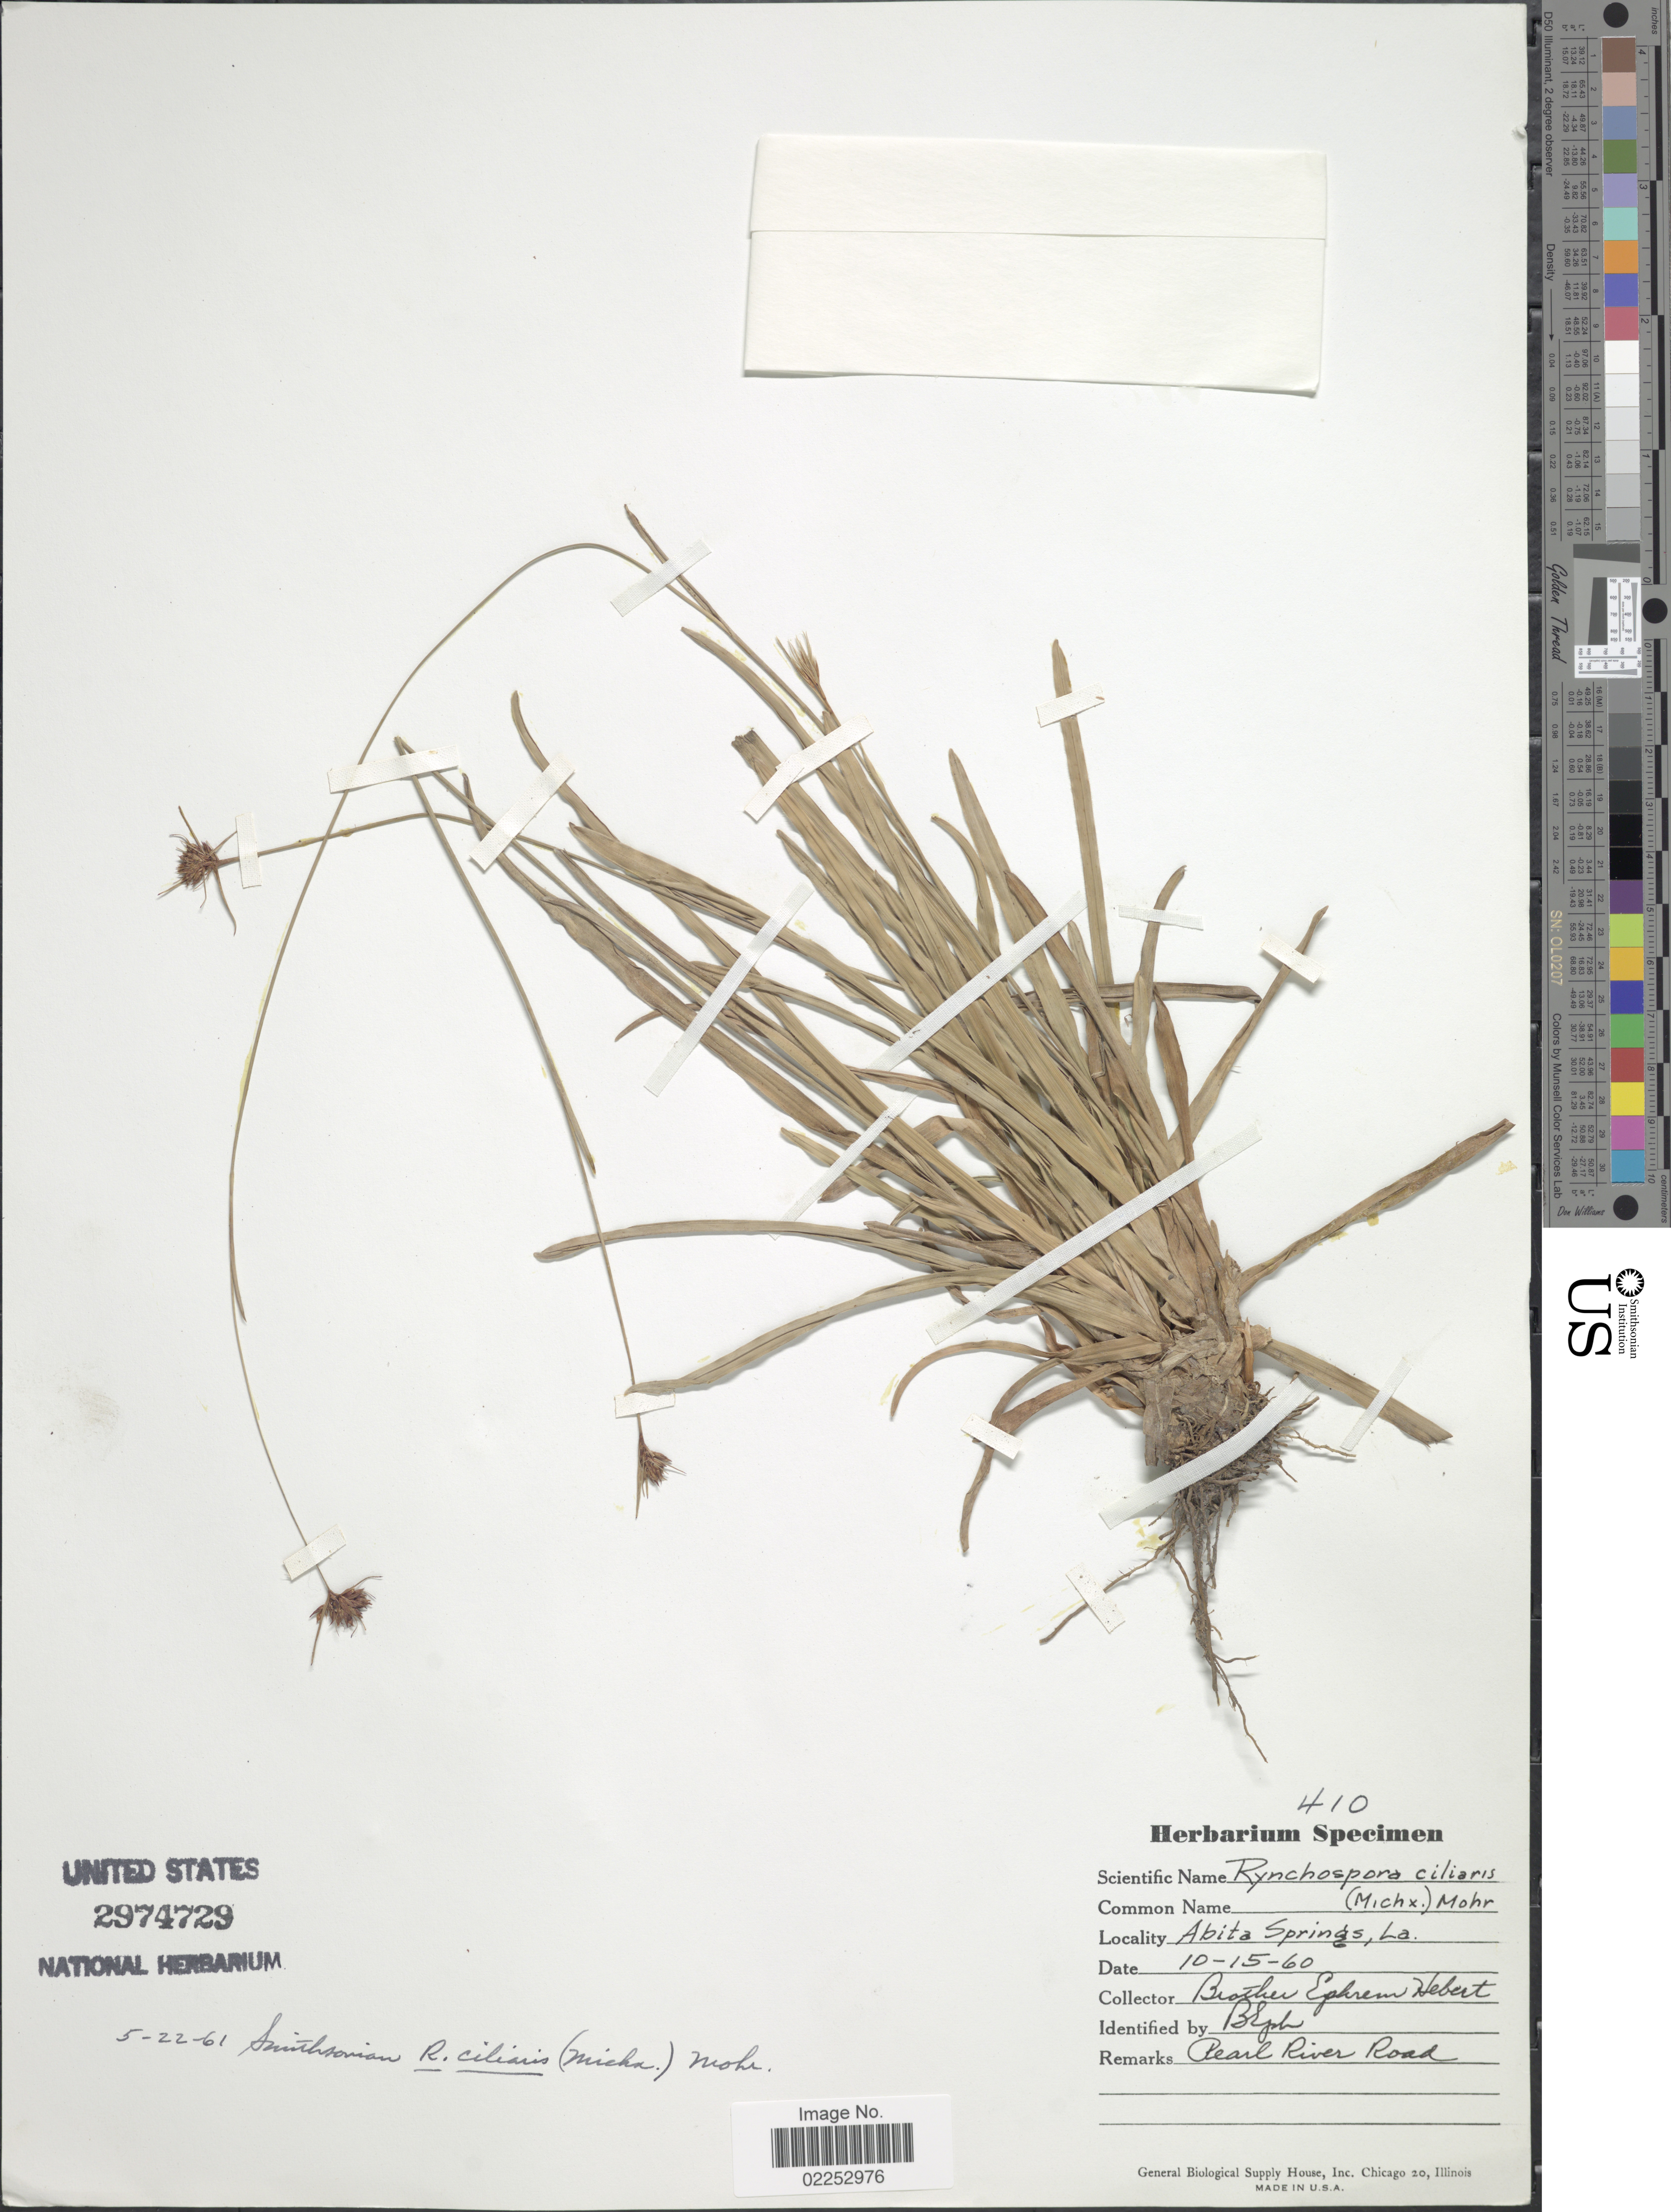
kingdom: Plantae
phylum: Tracheophyta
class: Liliopsida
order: Poales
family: Cyperaceae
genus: Rhynchospora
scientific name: Rhynchospora ciliaris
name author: (Michx.) C. Mohr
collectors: E. Hebert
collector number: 410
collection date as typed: Transcribed d/m/y: 15/10/60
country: United States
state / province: Louisiana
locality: Abita Springs. Pearl River Road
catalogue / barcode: US 2974729